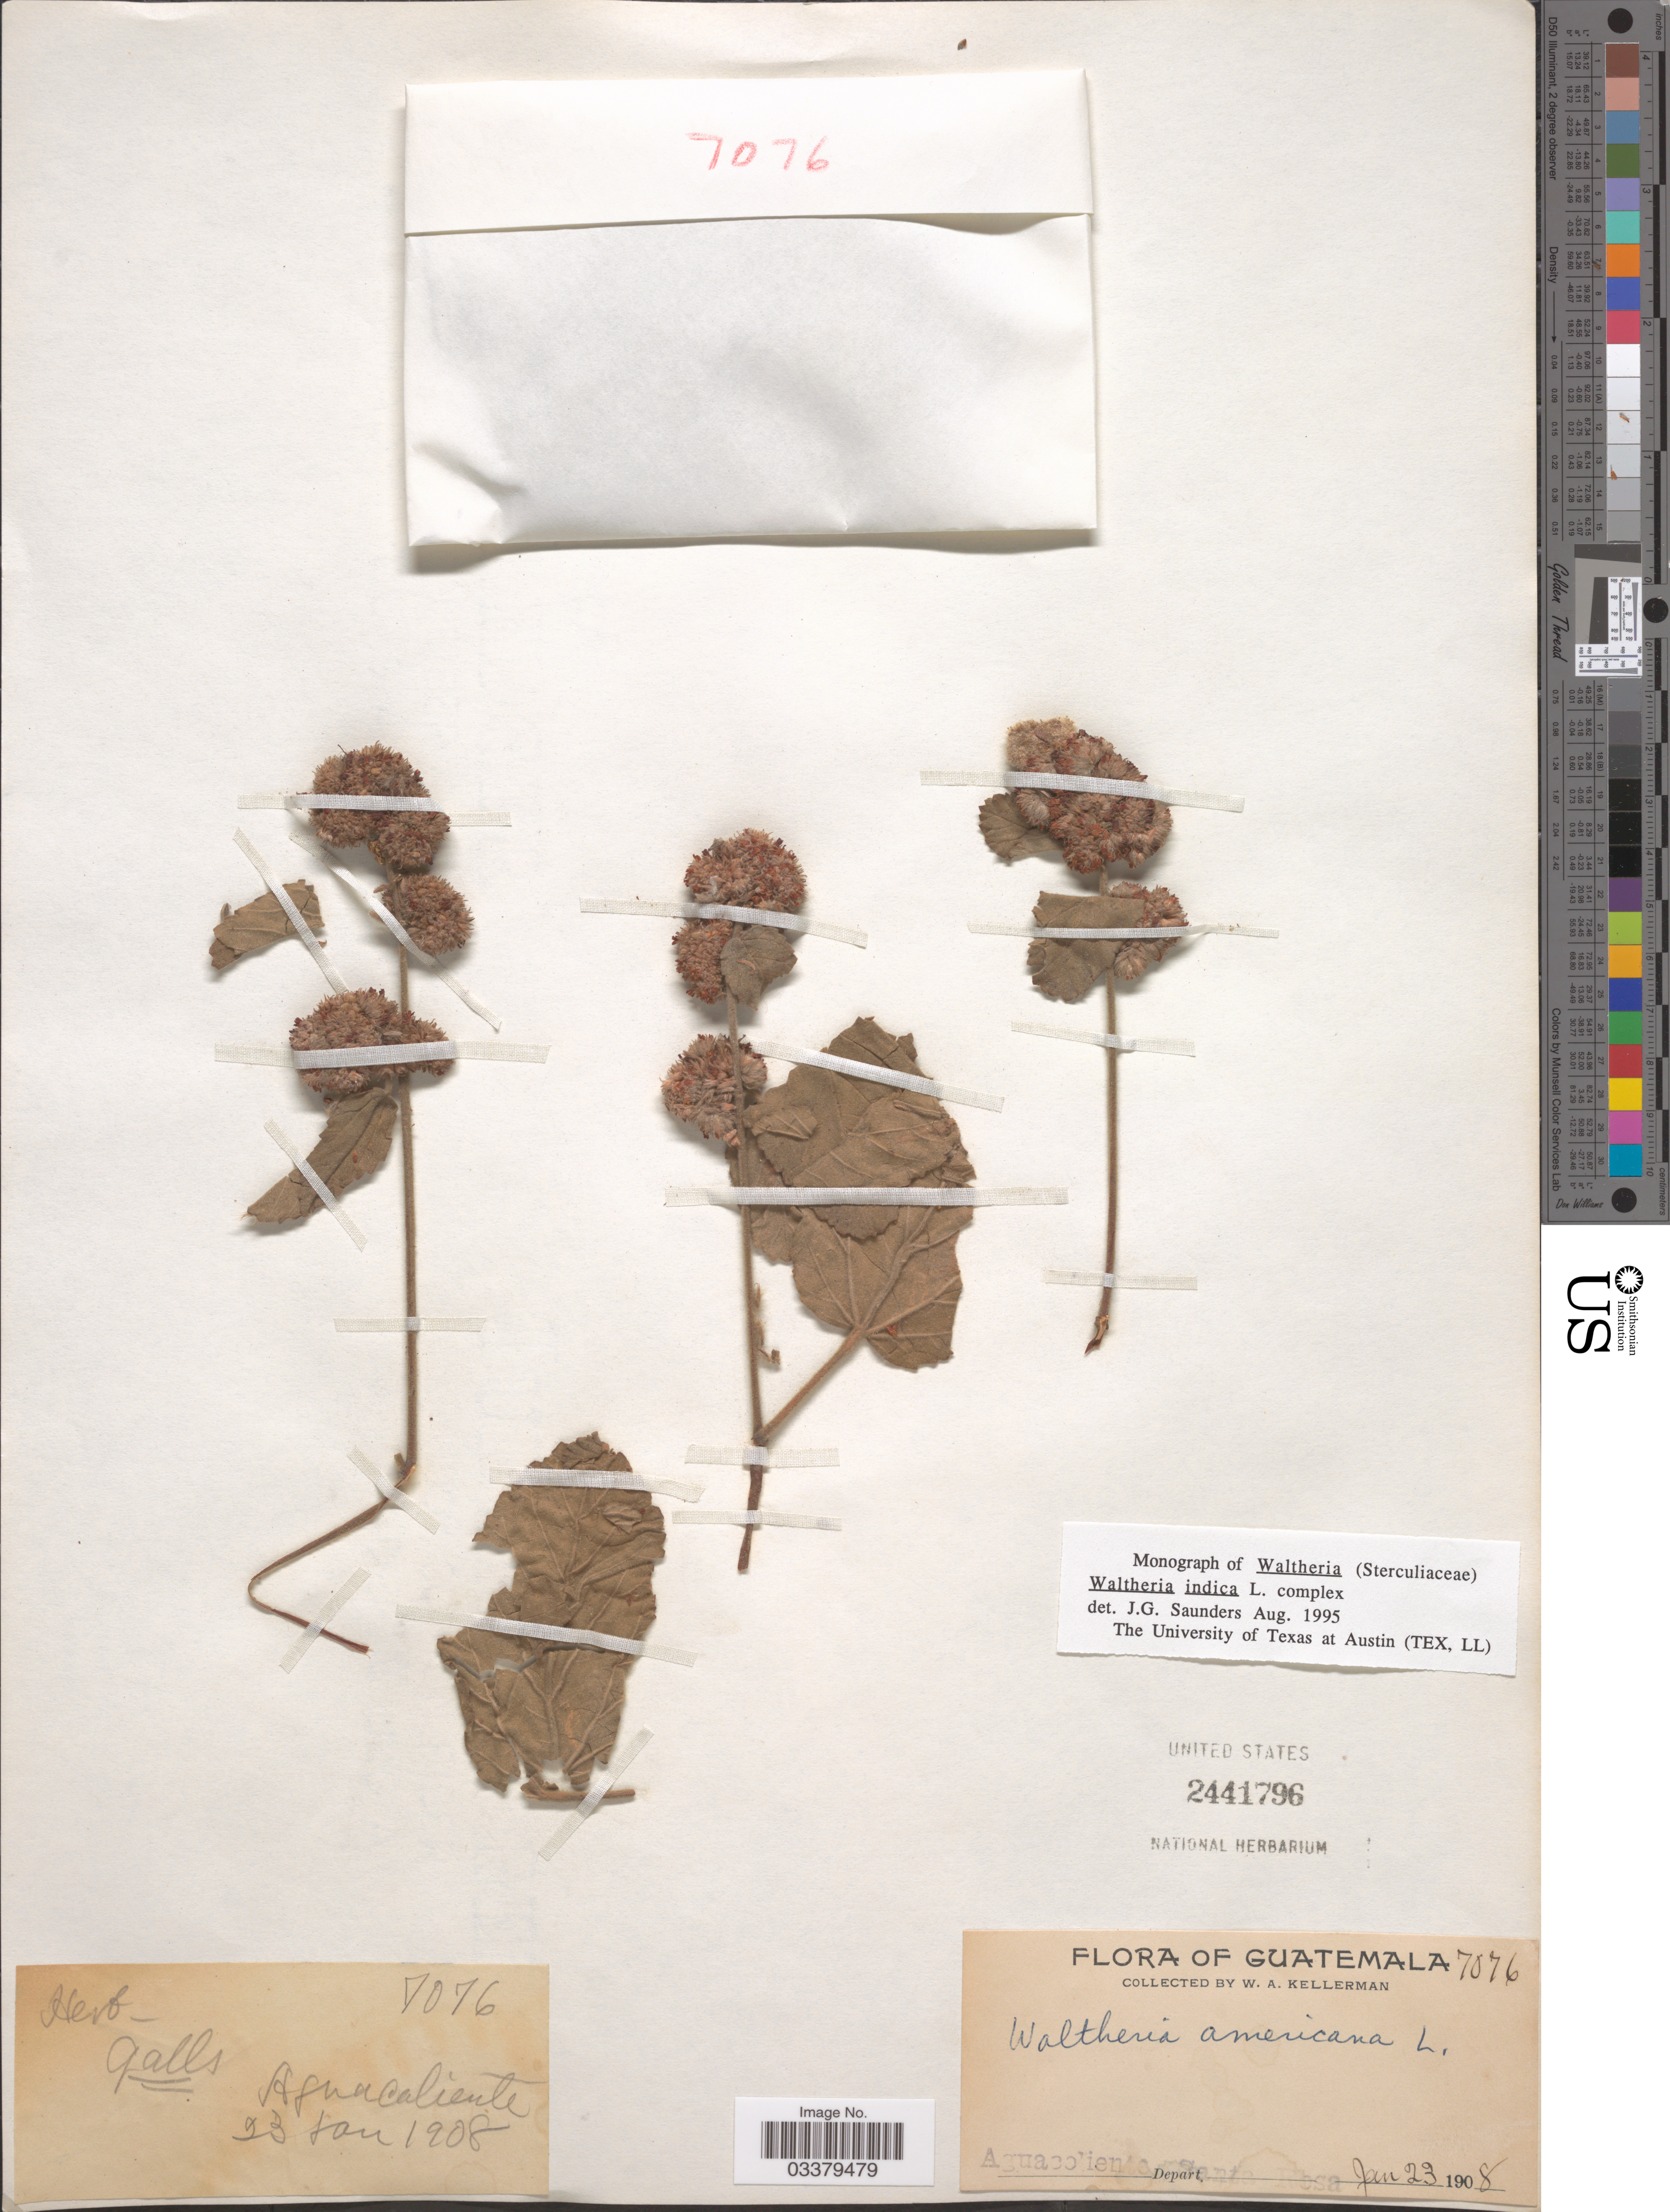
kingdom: Plantae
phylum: Tracheophyta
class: Magnoliopsida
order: Malvales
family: Malvaceae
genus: Waltheria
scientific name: Waltheria indica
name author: L.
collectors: W. Kellerman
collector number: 7076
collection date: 1908-01-23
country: Mexico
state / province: Aguascalientes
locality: Aguacaliente Depart. Santa Rosa.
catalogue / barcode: US 2441796